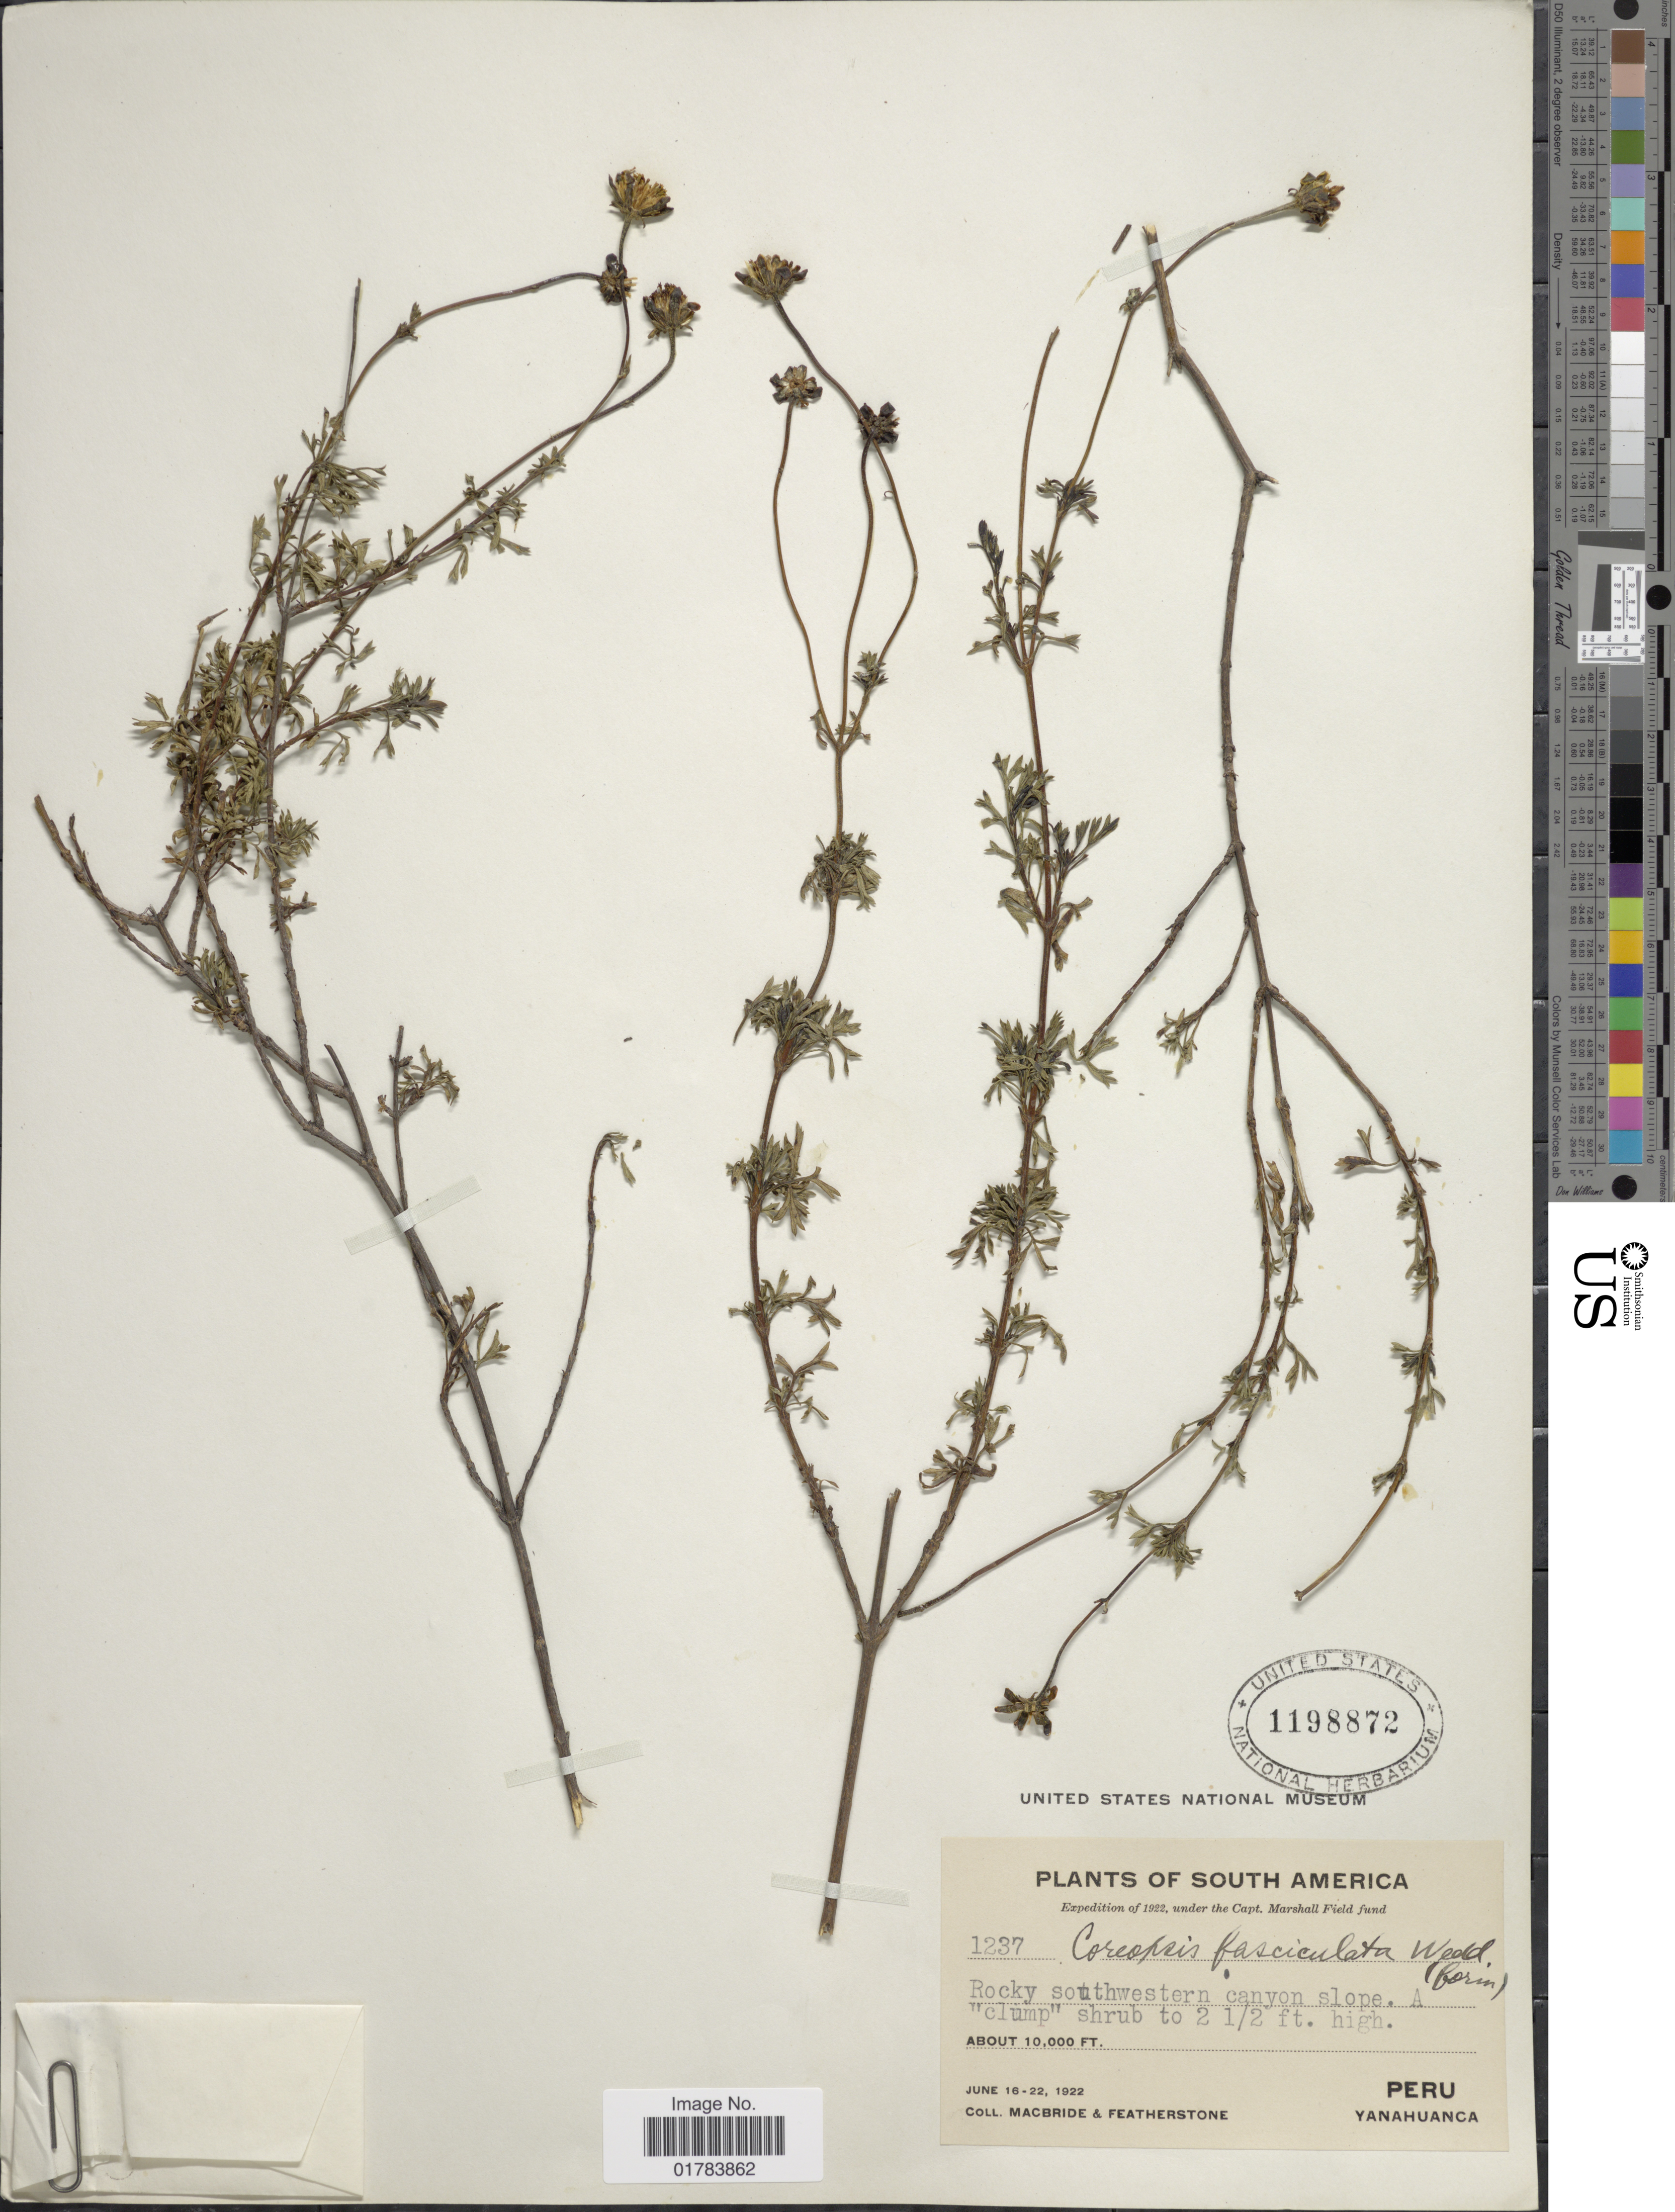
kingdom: Plantae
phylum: Tracheophyta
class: Magnoliopsida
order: Asterales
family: Asteraceae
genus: Coreopsis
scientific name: Coreopsis fasciculata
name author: Wedd.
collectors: Macbride, -- & -. Featherstone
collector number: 1237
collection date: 1922-06-16/1922-06-22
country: Peru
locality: Yanahuanca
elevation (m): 3048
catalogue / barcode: US 1198872